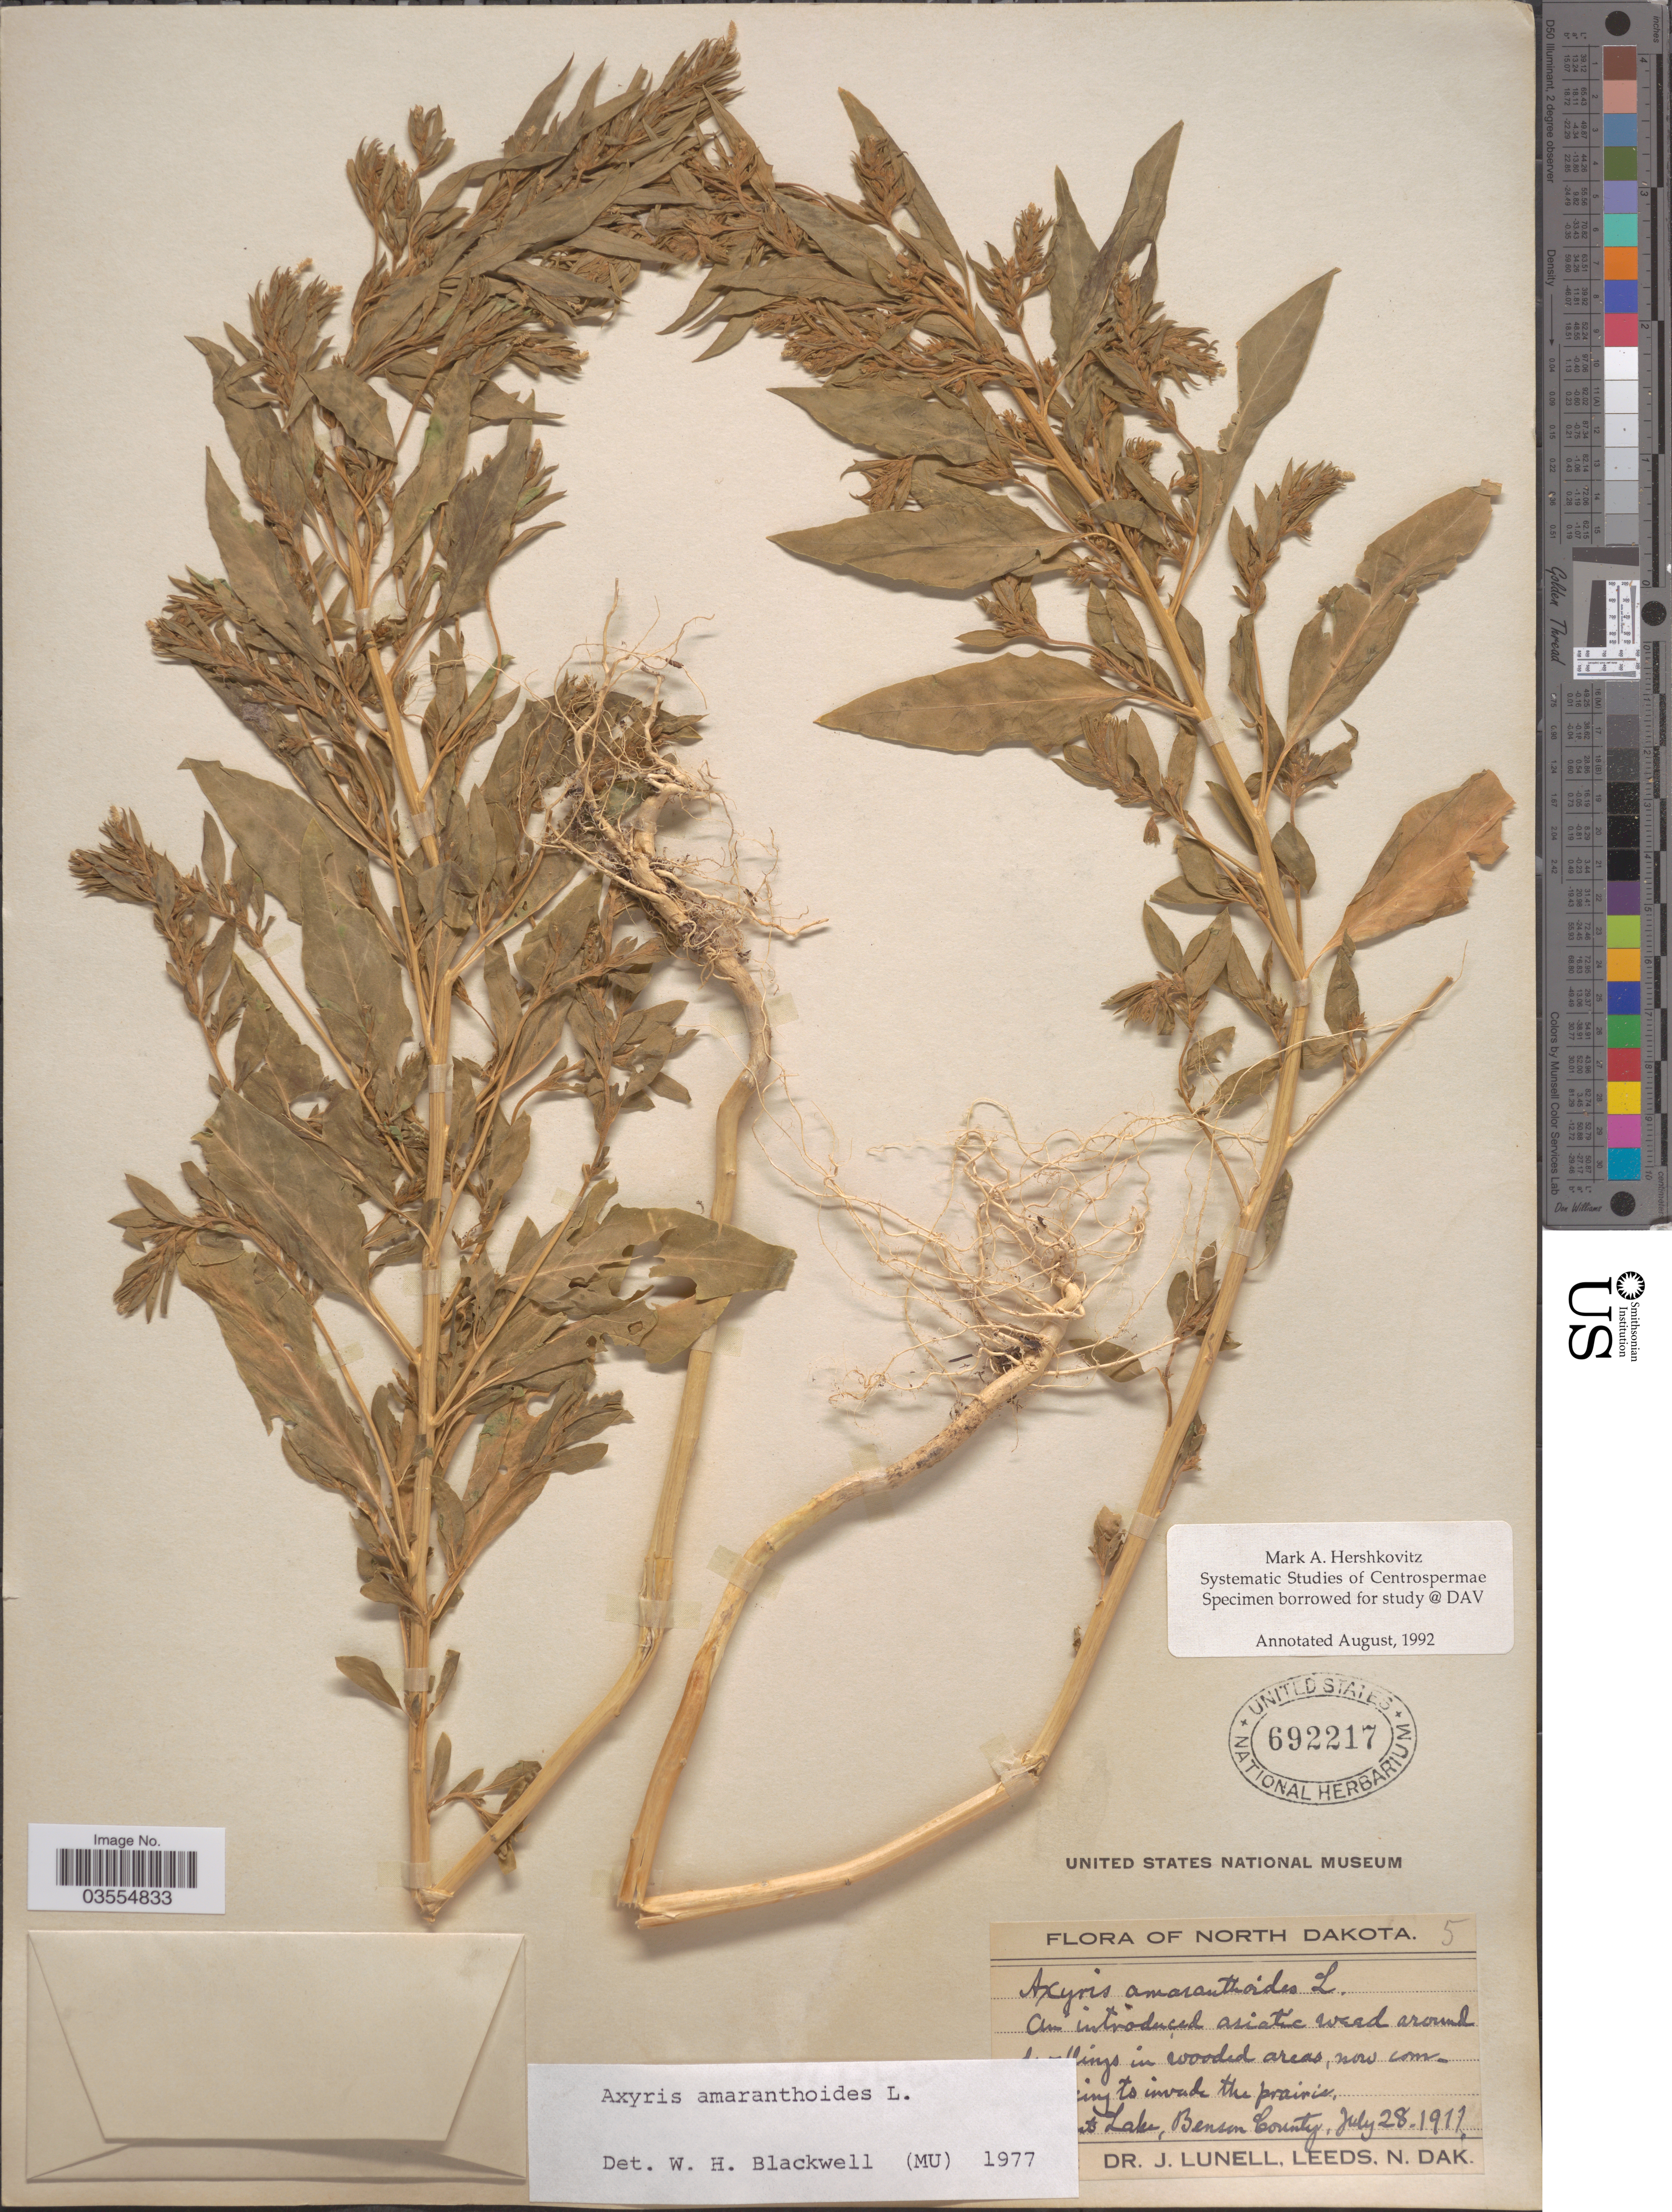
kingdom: Plantae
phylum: Tracheophyta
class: Magnoliopsida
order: Caryophyllales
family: Amaranthaceae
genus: Axyris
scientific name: Axyris amaranthoides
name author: L.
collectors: J. Lunell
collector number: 5?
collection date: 1911-07-28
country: United States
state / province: North Dakota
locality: [illegible text]t Lake, Benson County.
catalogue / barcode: US 692217